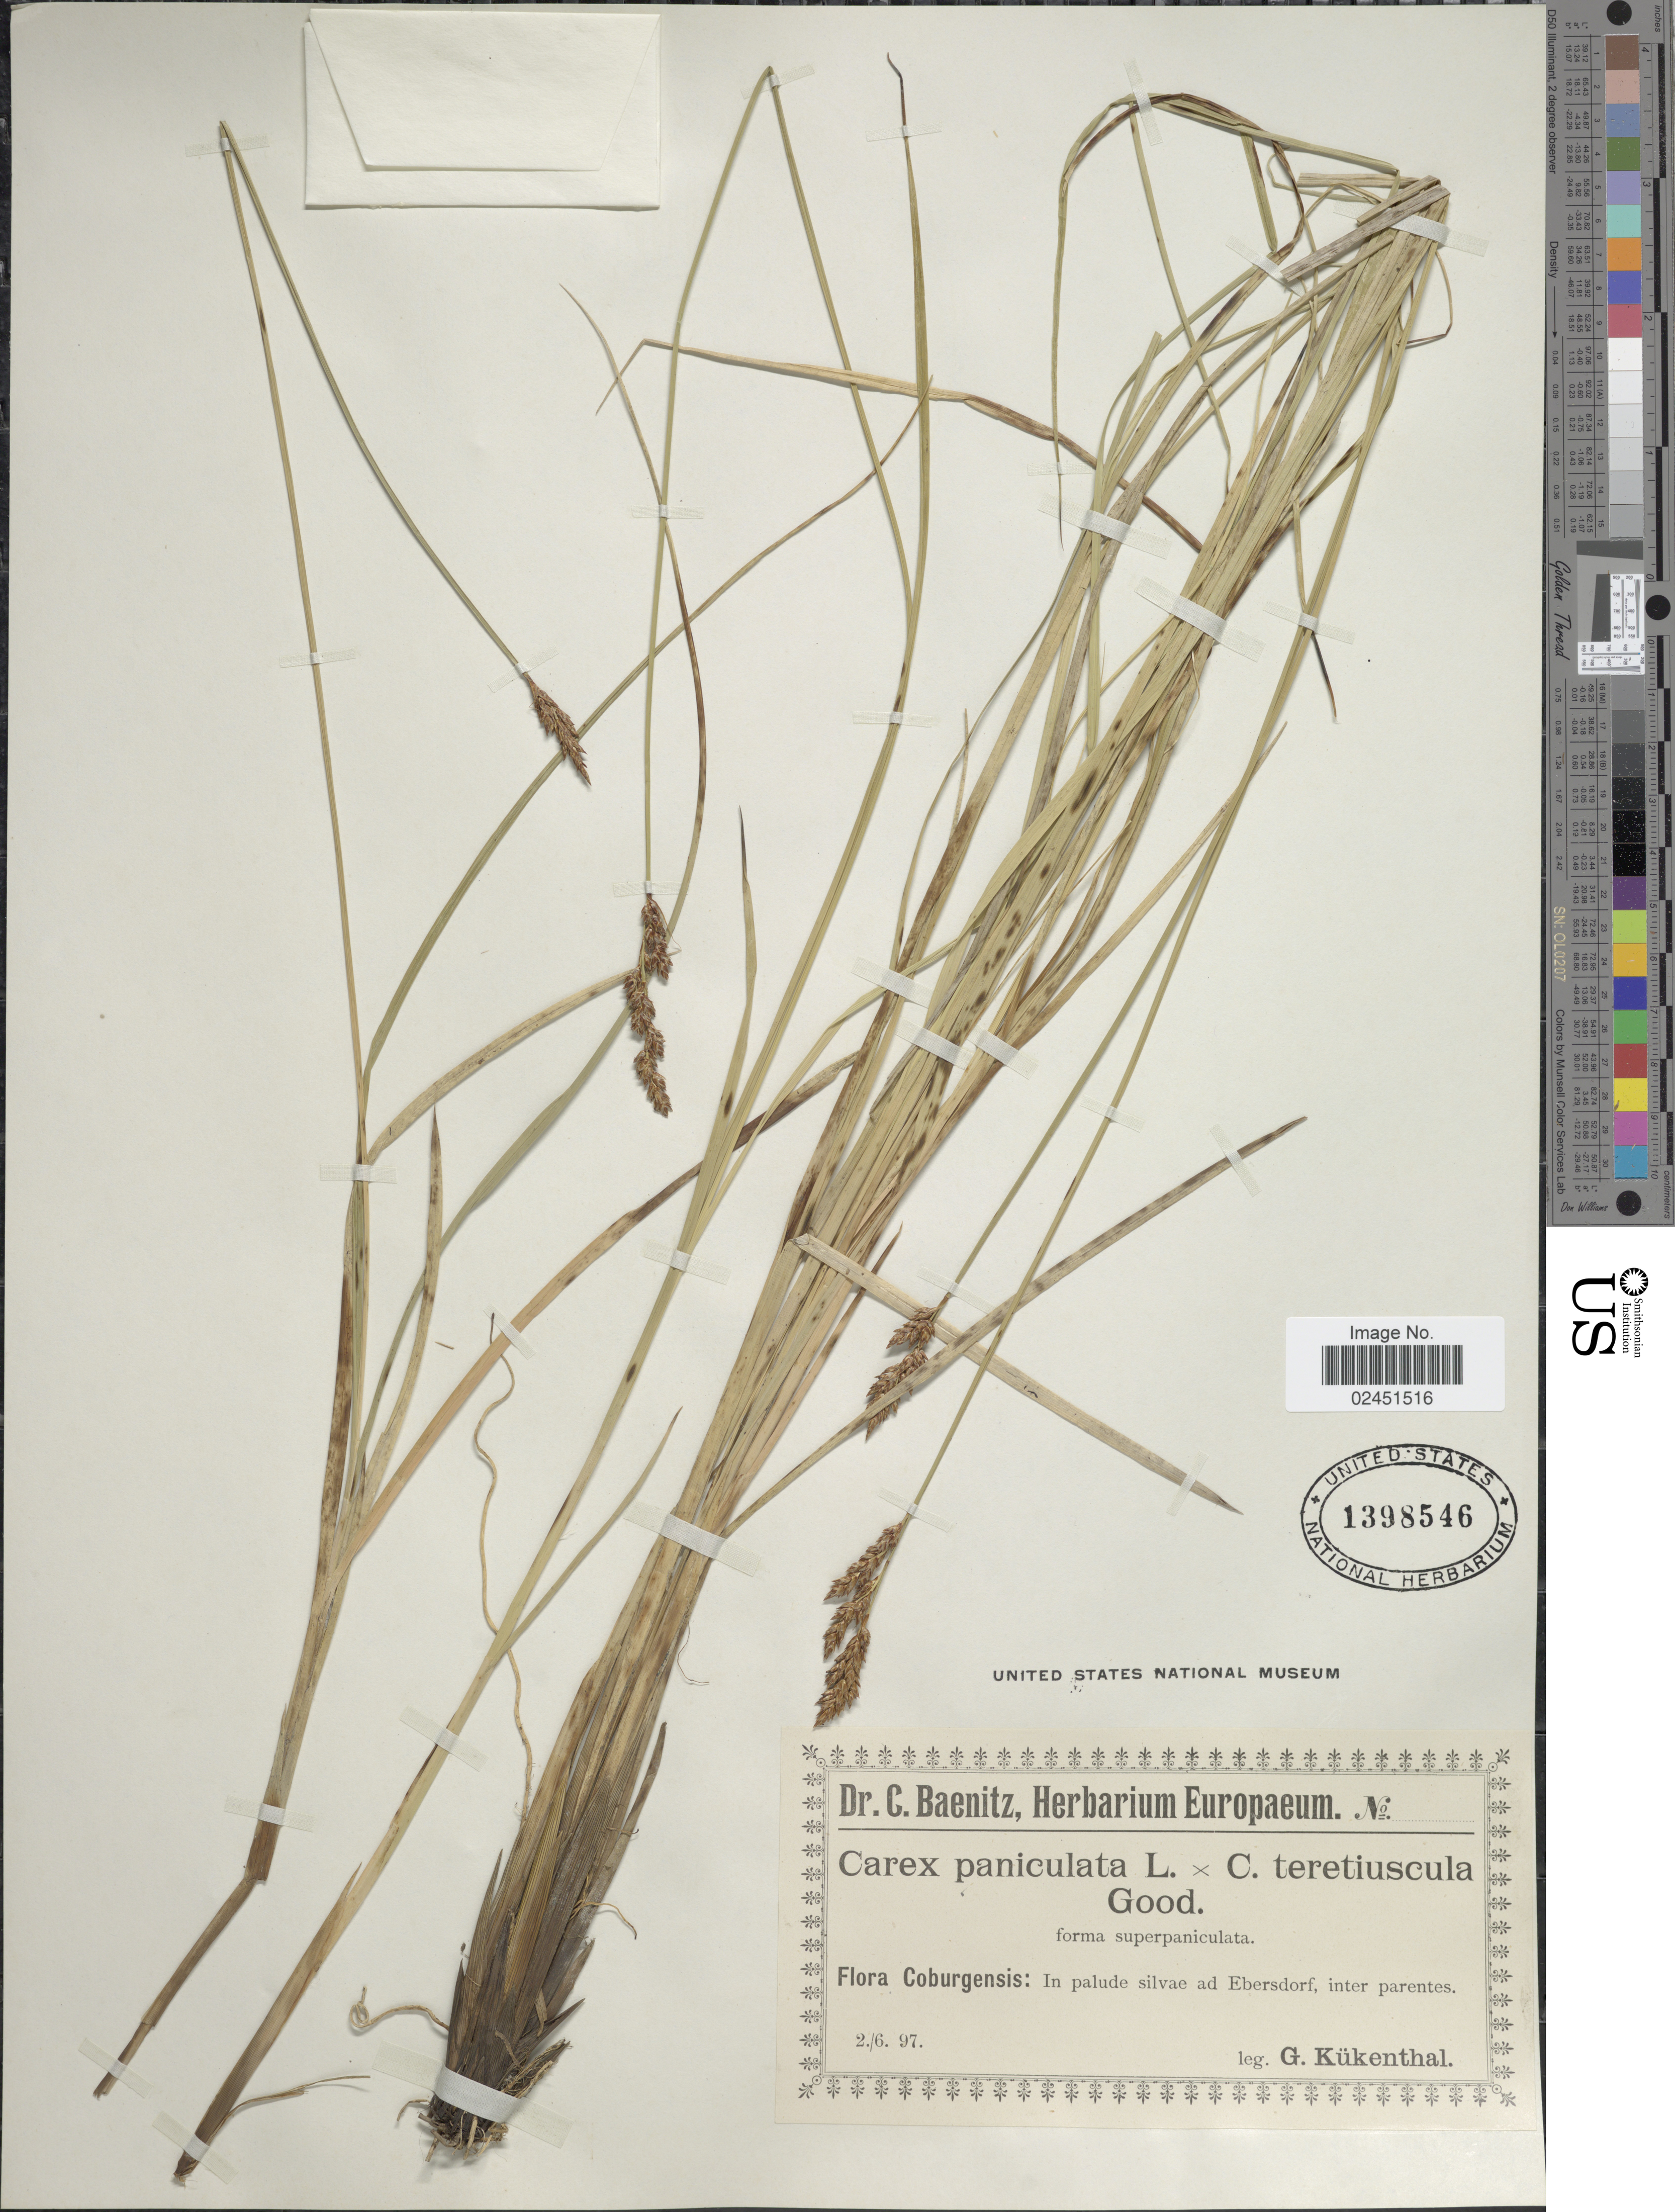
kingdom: Plantae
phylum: Tracheophyta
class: Liliopsida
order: Poales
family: Cyperaceae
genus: Carex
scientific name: Carex paniculata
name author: L.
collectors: G. Kükenthal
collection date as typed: Transcribed d/m/y: 2/6/97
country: Germany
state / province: Bayern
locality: Coburgensis: In palude silvae ad Ebersdorf, inter parentes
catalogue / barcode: US 1398546